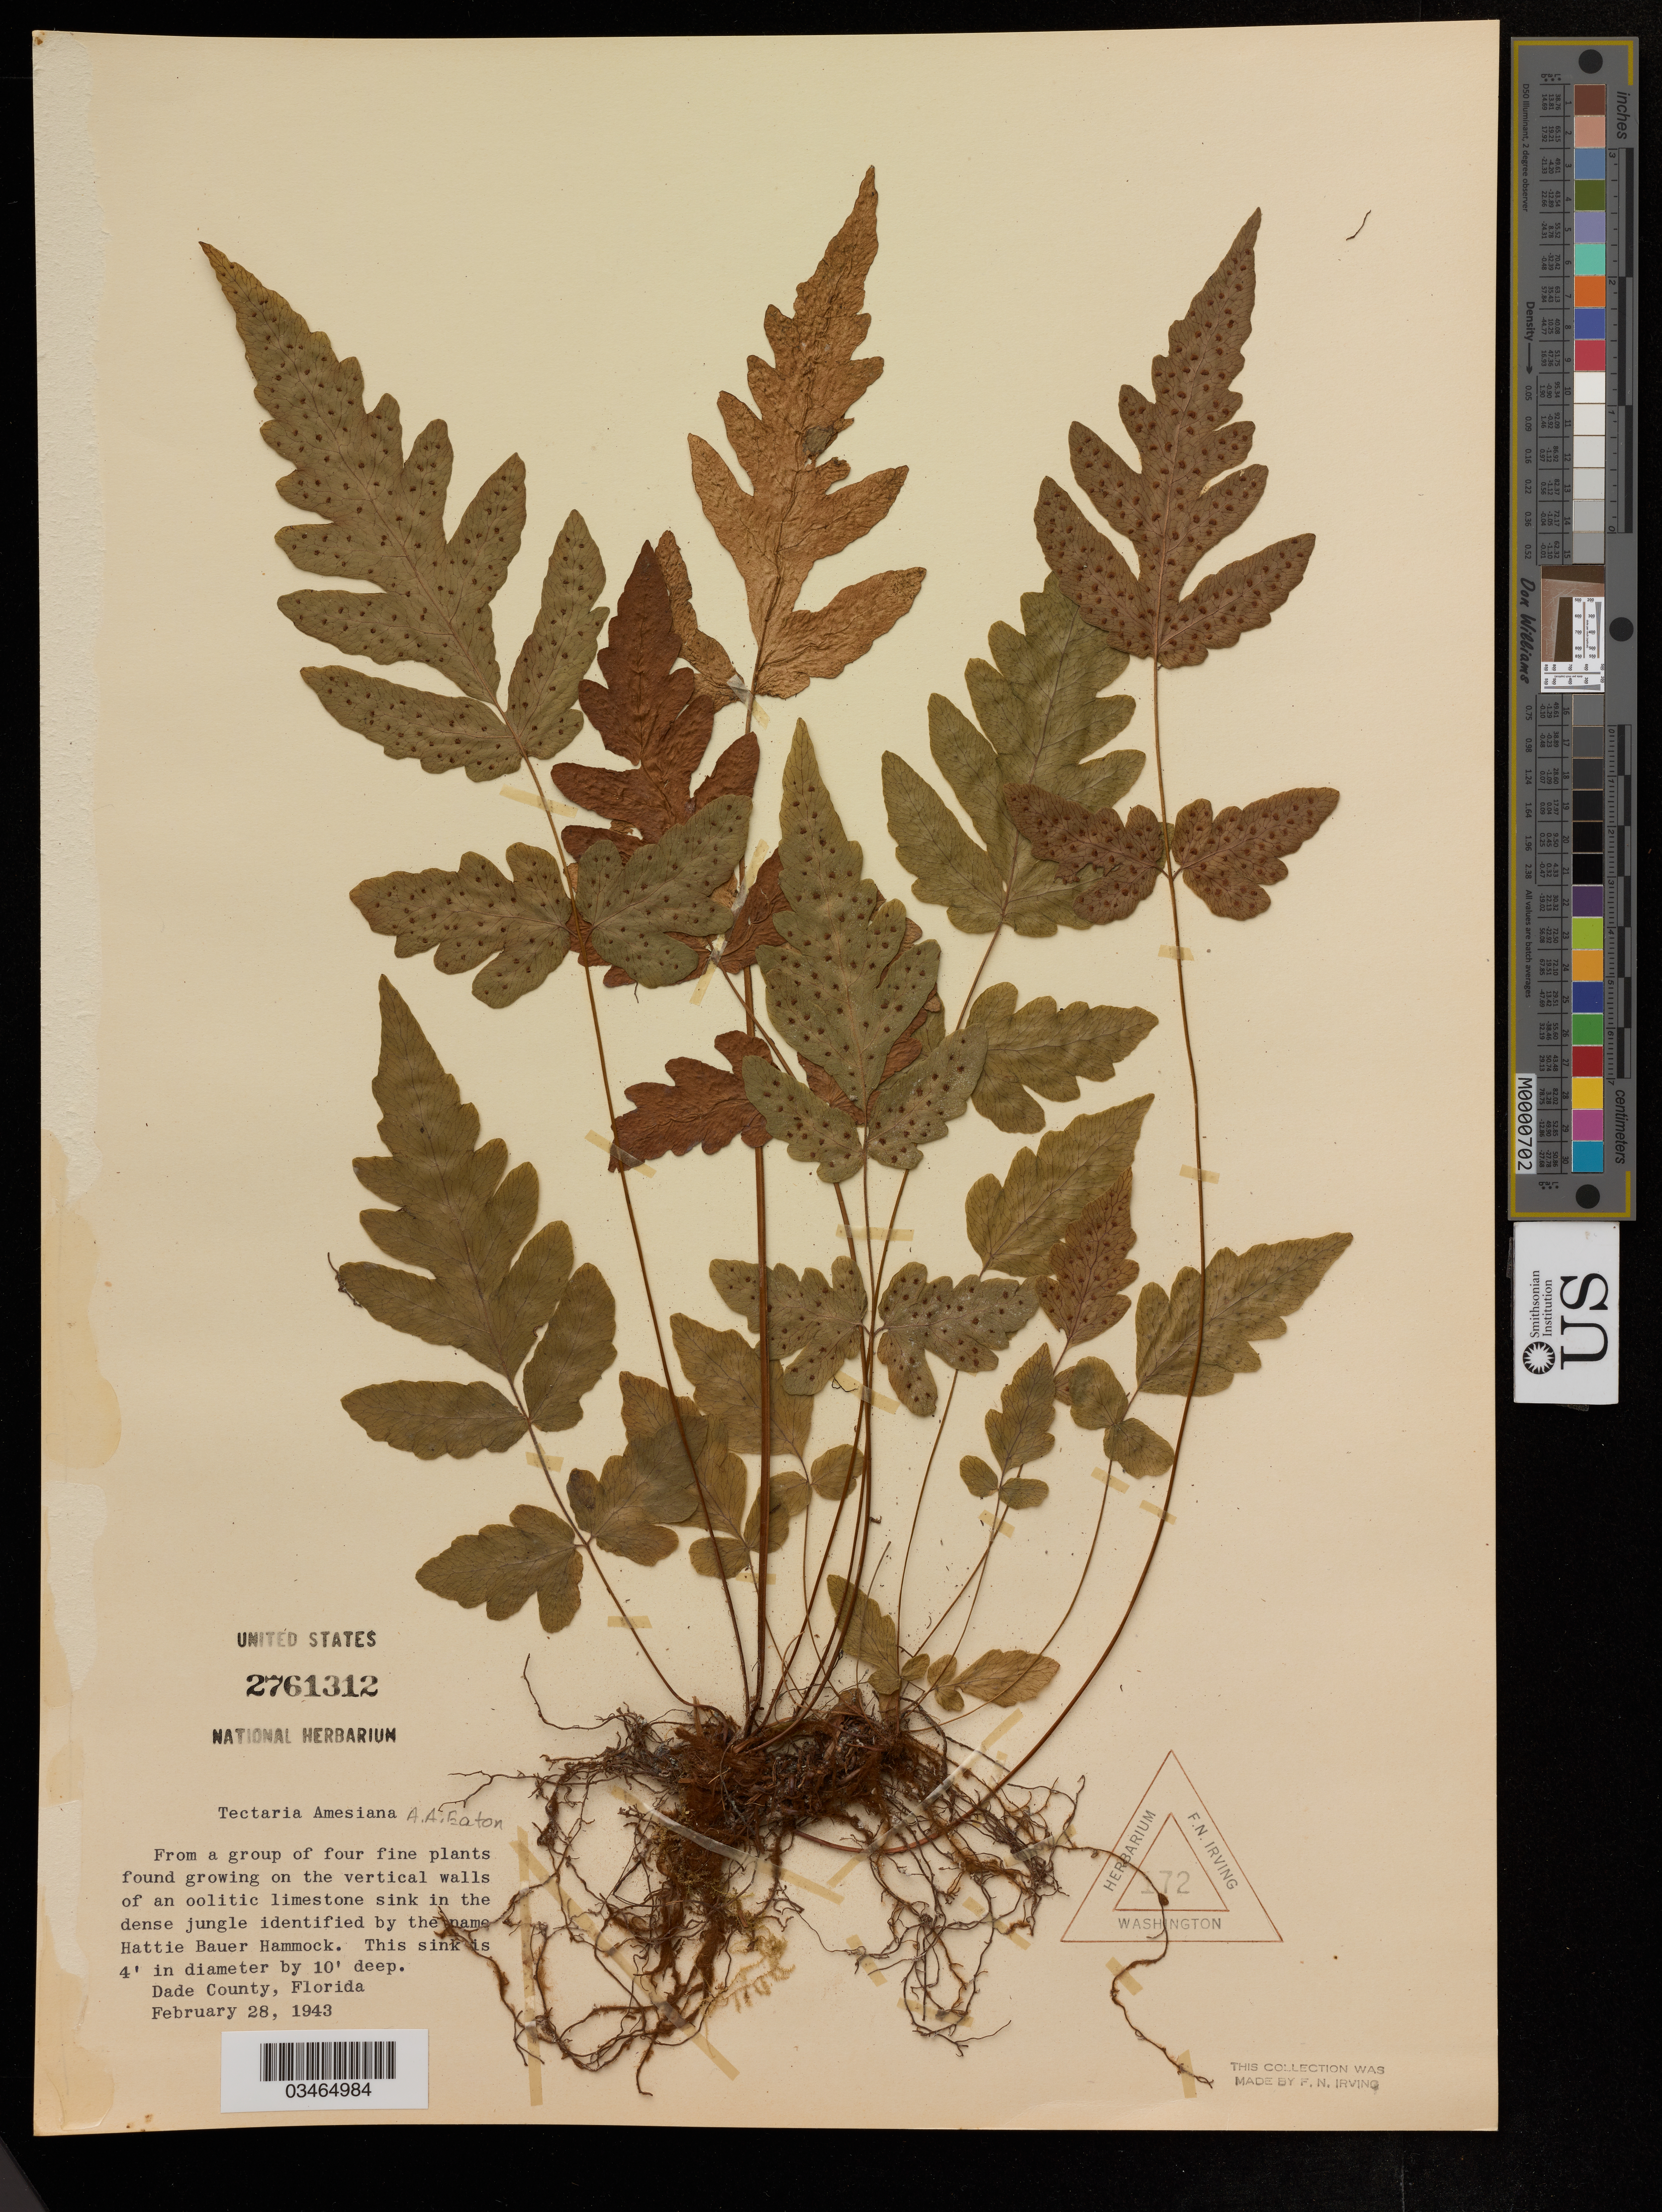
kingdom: Plantae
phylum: Tracheophyta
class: Polypodiopsida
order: Polypodiales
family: Tectariaceae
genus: Tectaria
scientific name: Tectaria amesiana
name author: A.A. Eaton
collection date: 1943-02-28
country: United States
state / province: Florida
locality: Hattie Bauer Hammock. Dade County.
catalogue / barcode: US 2761312